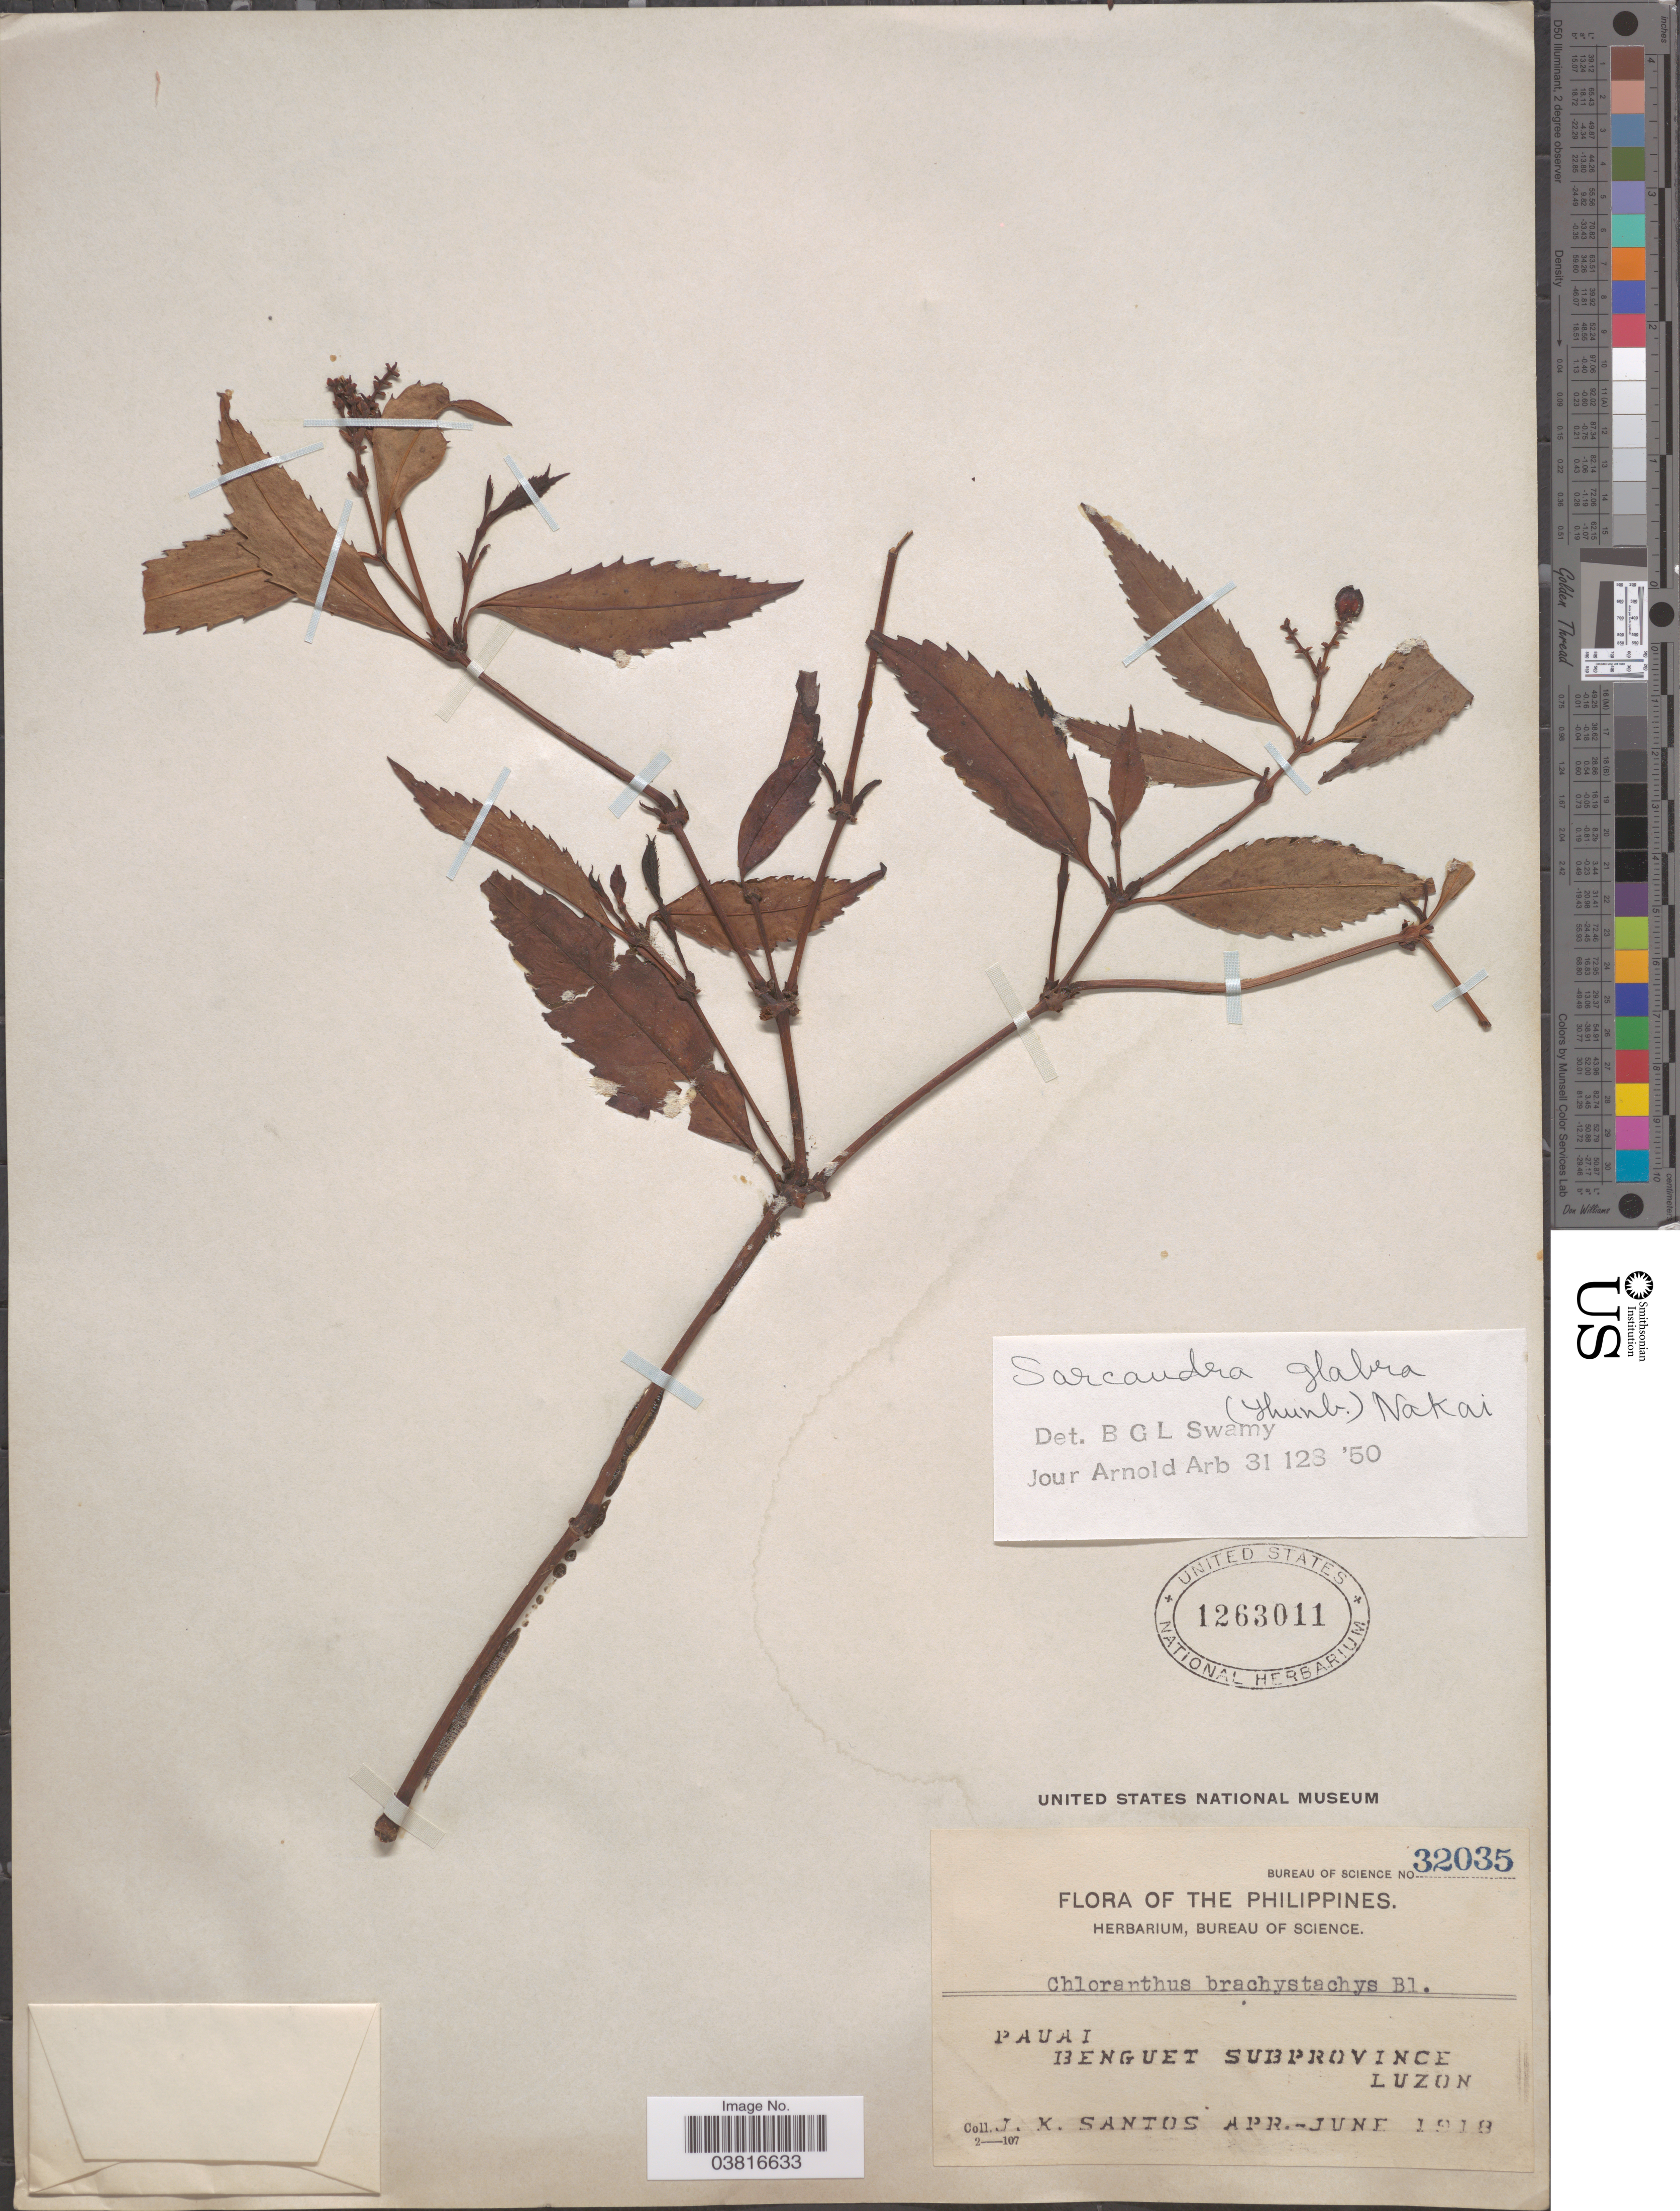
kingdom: Plantae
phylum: Tracheophyta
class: Magnoliopsida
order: Chloranthales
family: Chloranthaceae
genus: Sarcandra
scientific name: Sarcandra glabra subsp. brachystachys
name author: (Blume) Verdc.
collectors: J. K. Santos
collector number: Bureau of Science 32035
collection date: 1918-04/1918-06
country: Philippines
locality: Pauai. Benguet Subprovince, Luzon.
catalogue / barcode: US 1263011